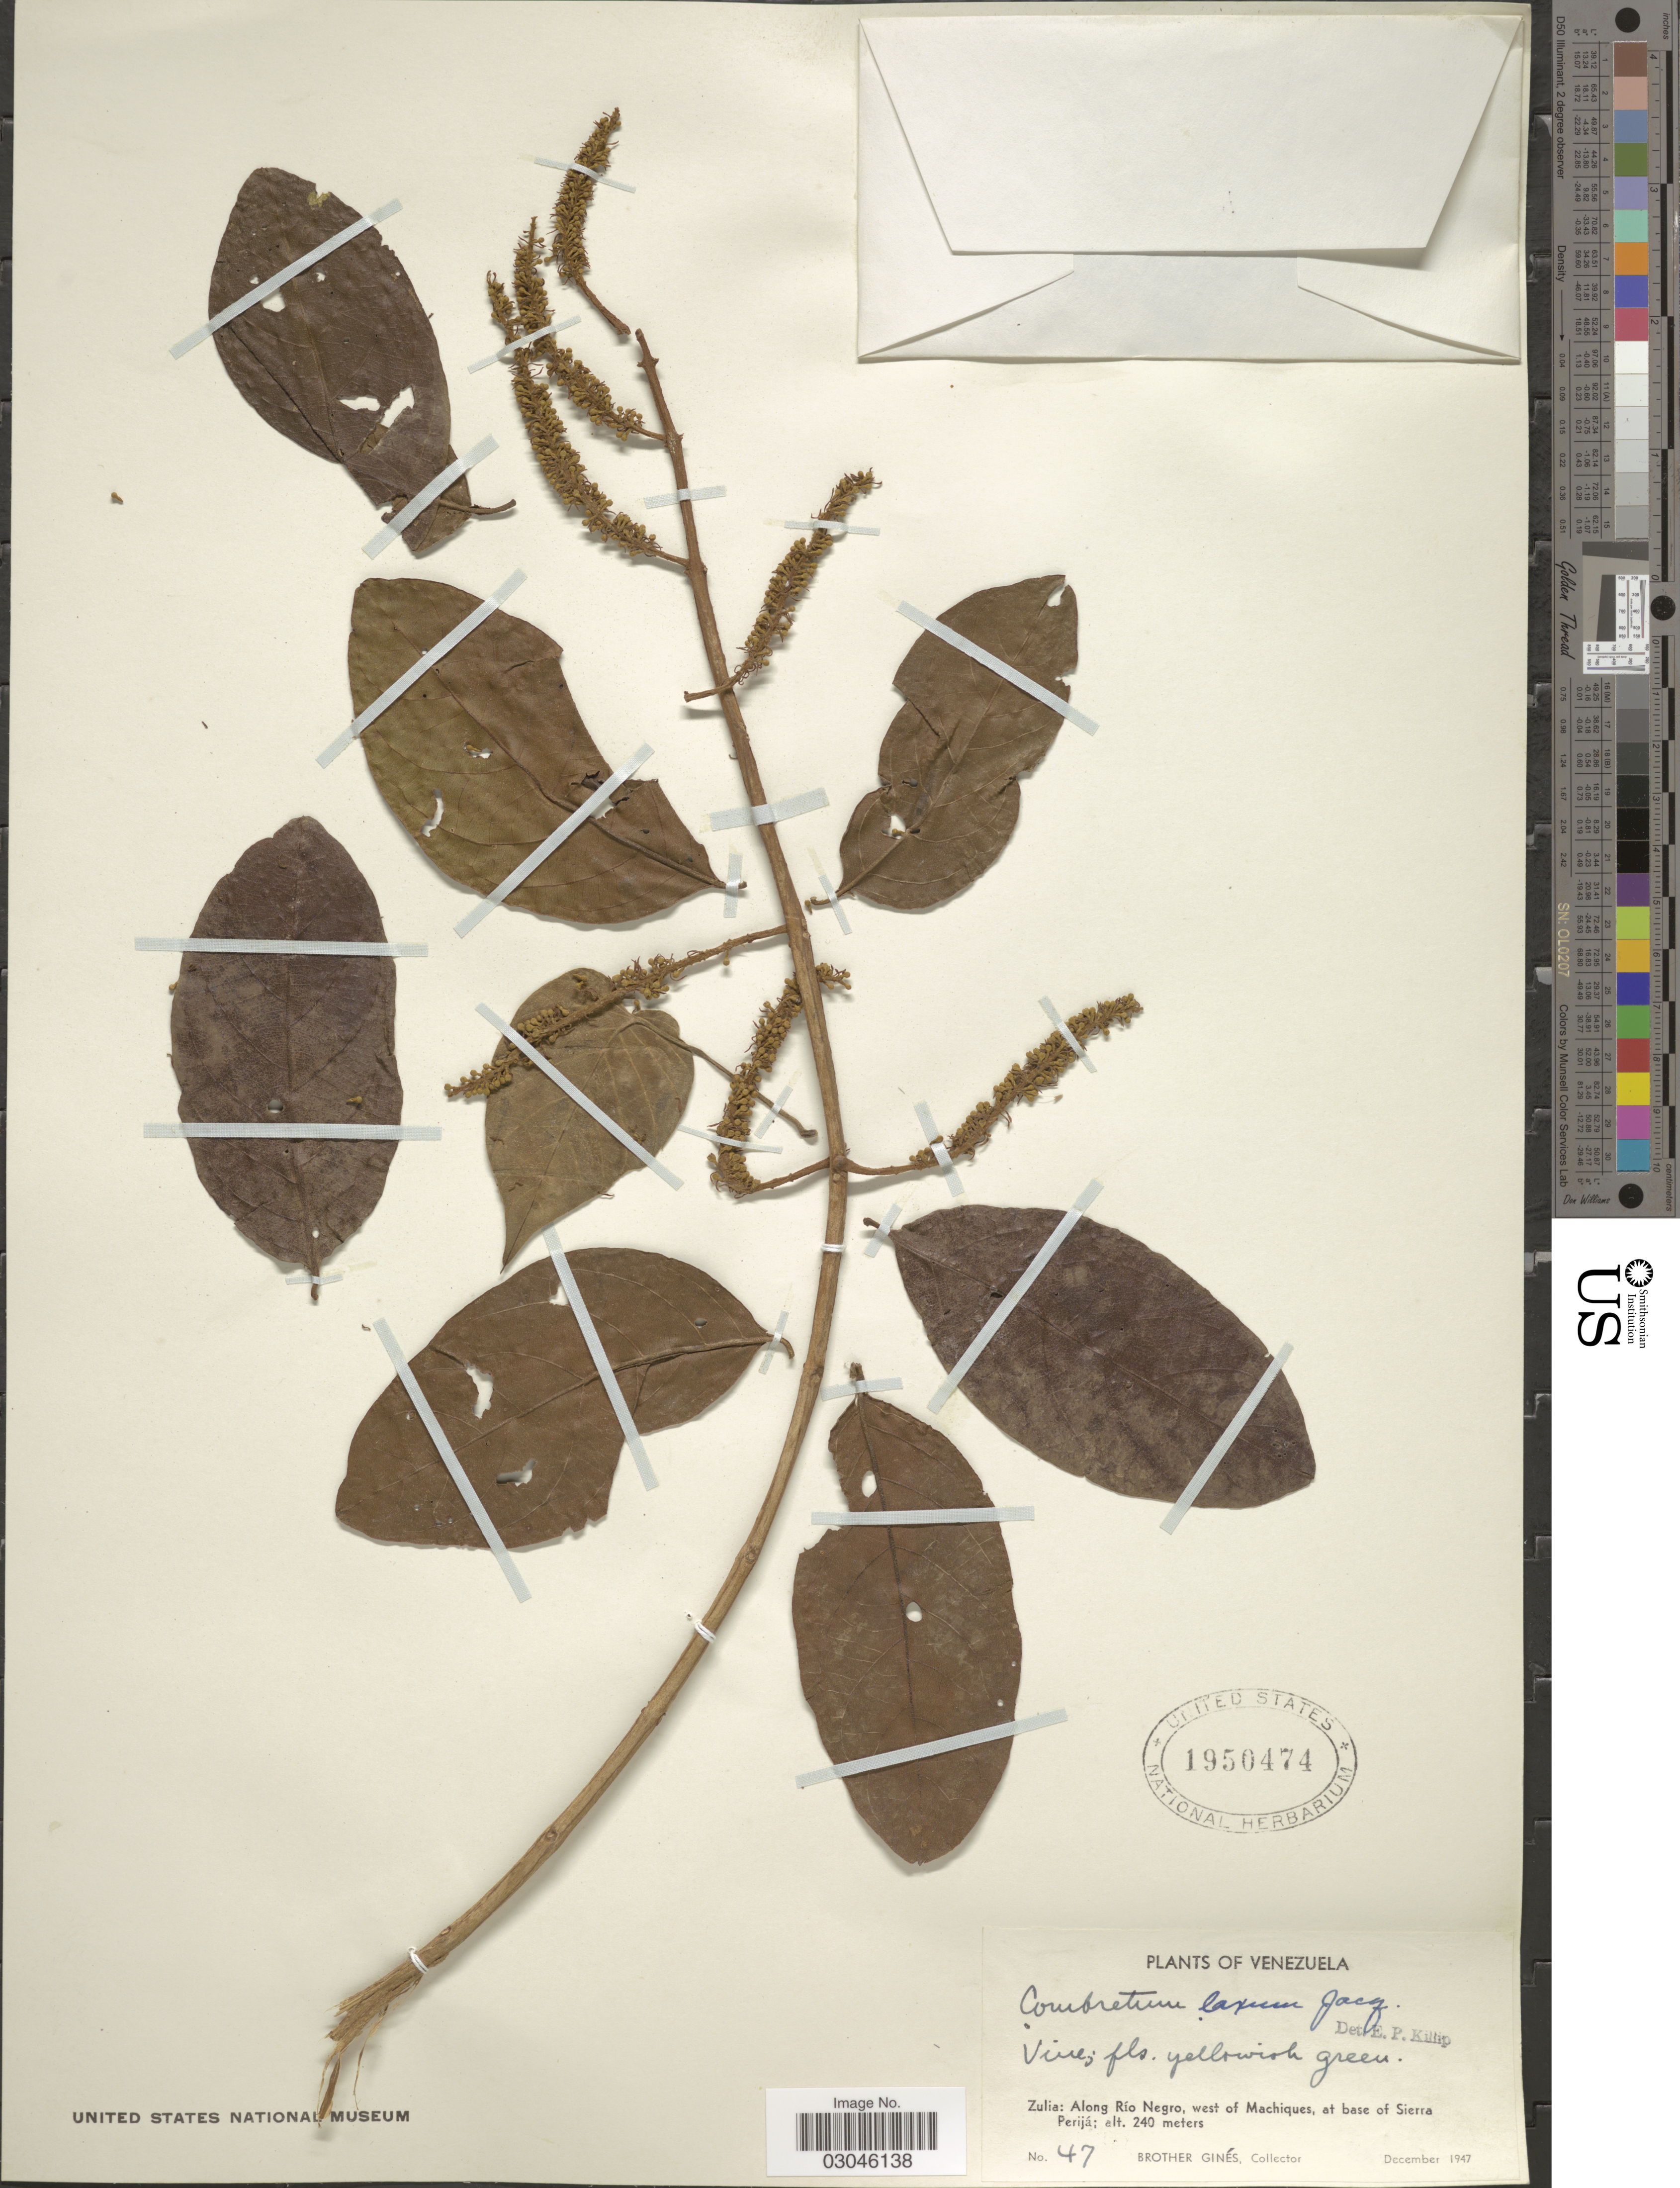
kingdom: Plantae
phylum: Tracheophyta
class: Magnoliopsida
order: Myrtales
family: Combretaceae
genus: Combretum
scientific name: Combretum laxum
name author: Jacq.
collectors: Bro. Gines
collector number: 47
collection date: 1947-12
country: Venezuela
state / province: Zulia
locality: Along Río Negro, west of Machiques, at base of Sierra Perijá.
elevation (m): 240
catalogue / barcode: US 1950474